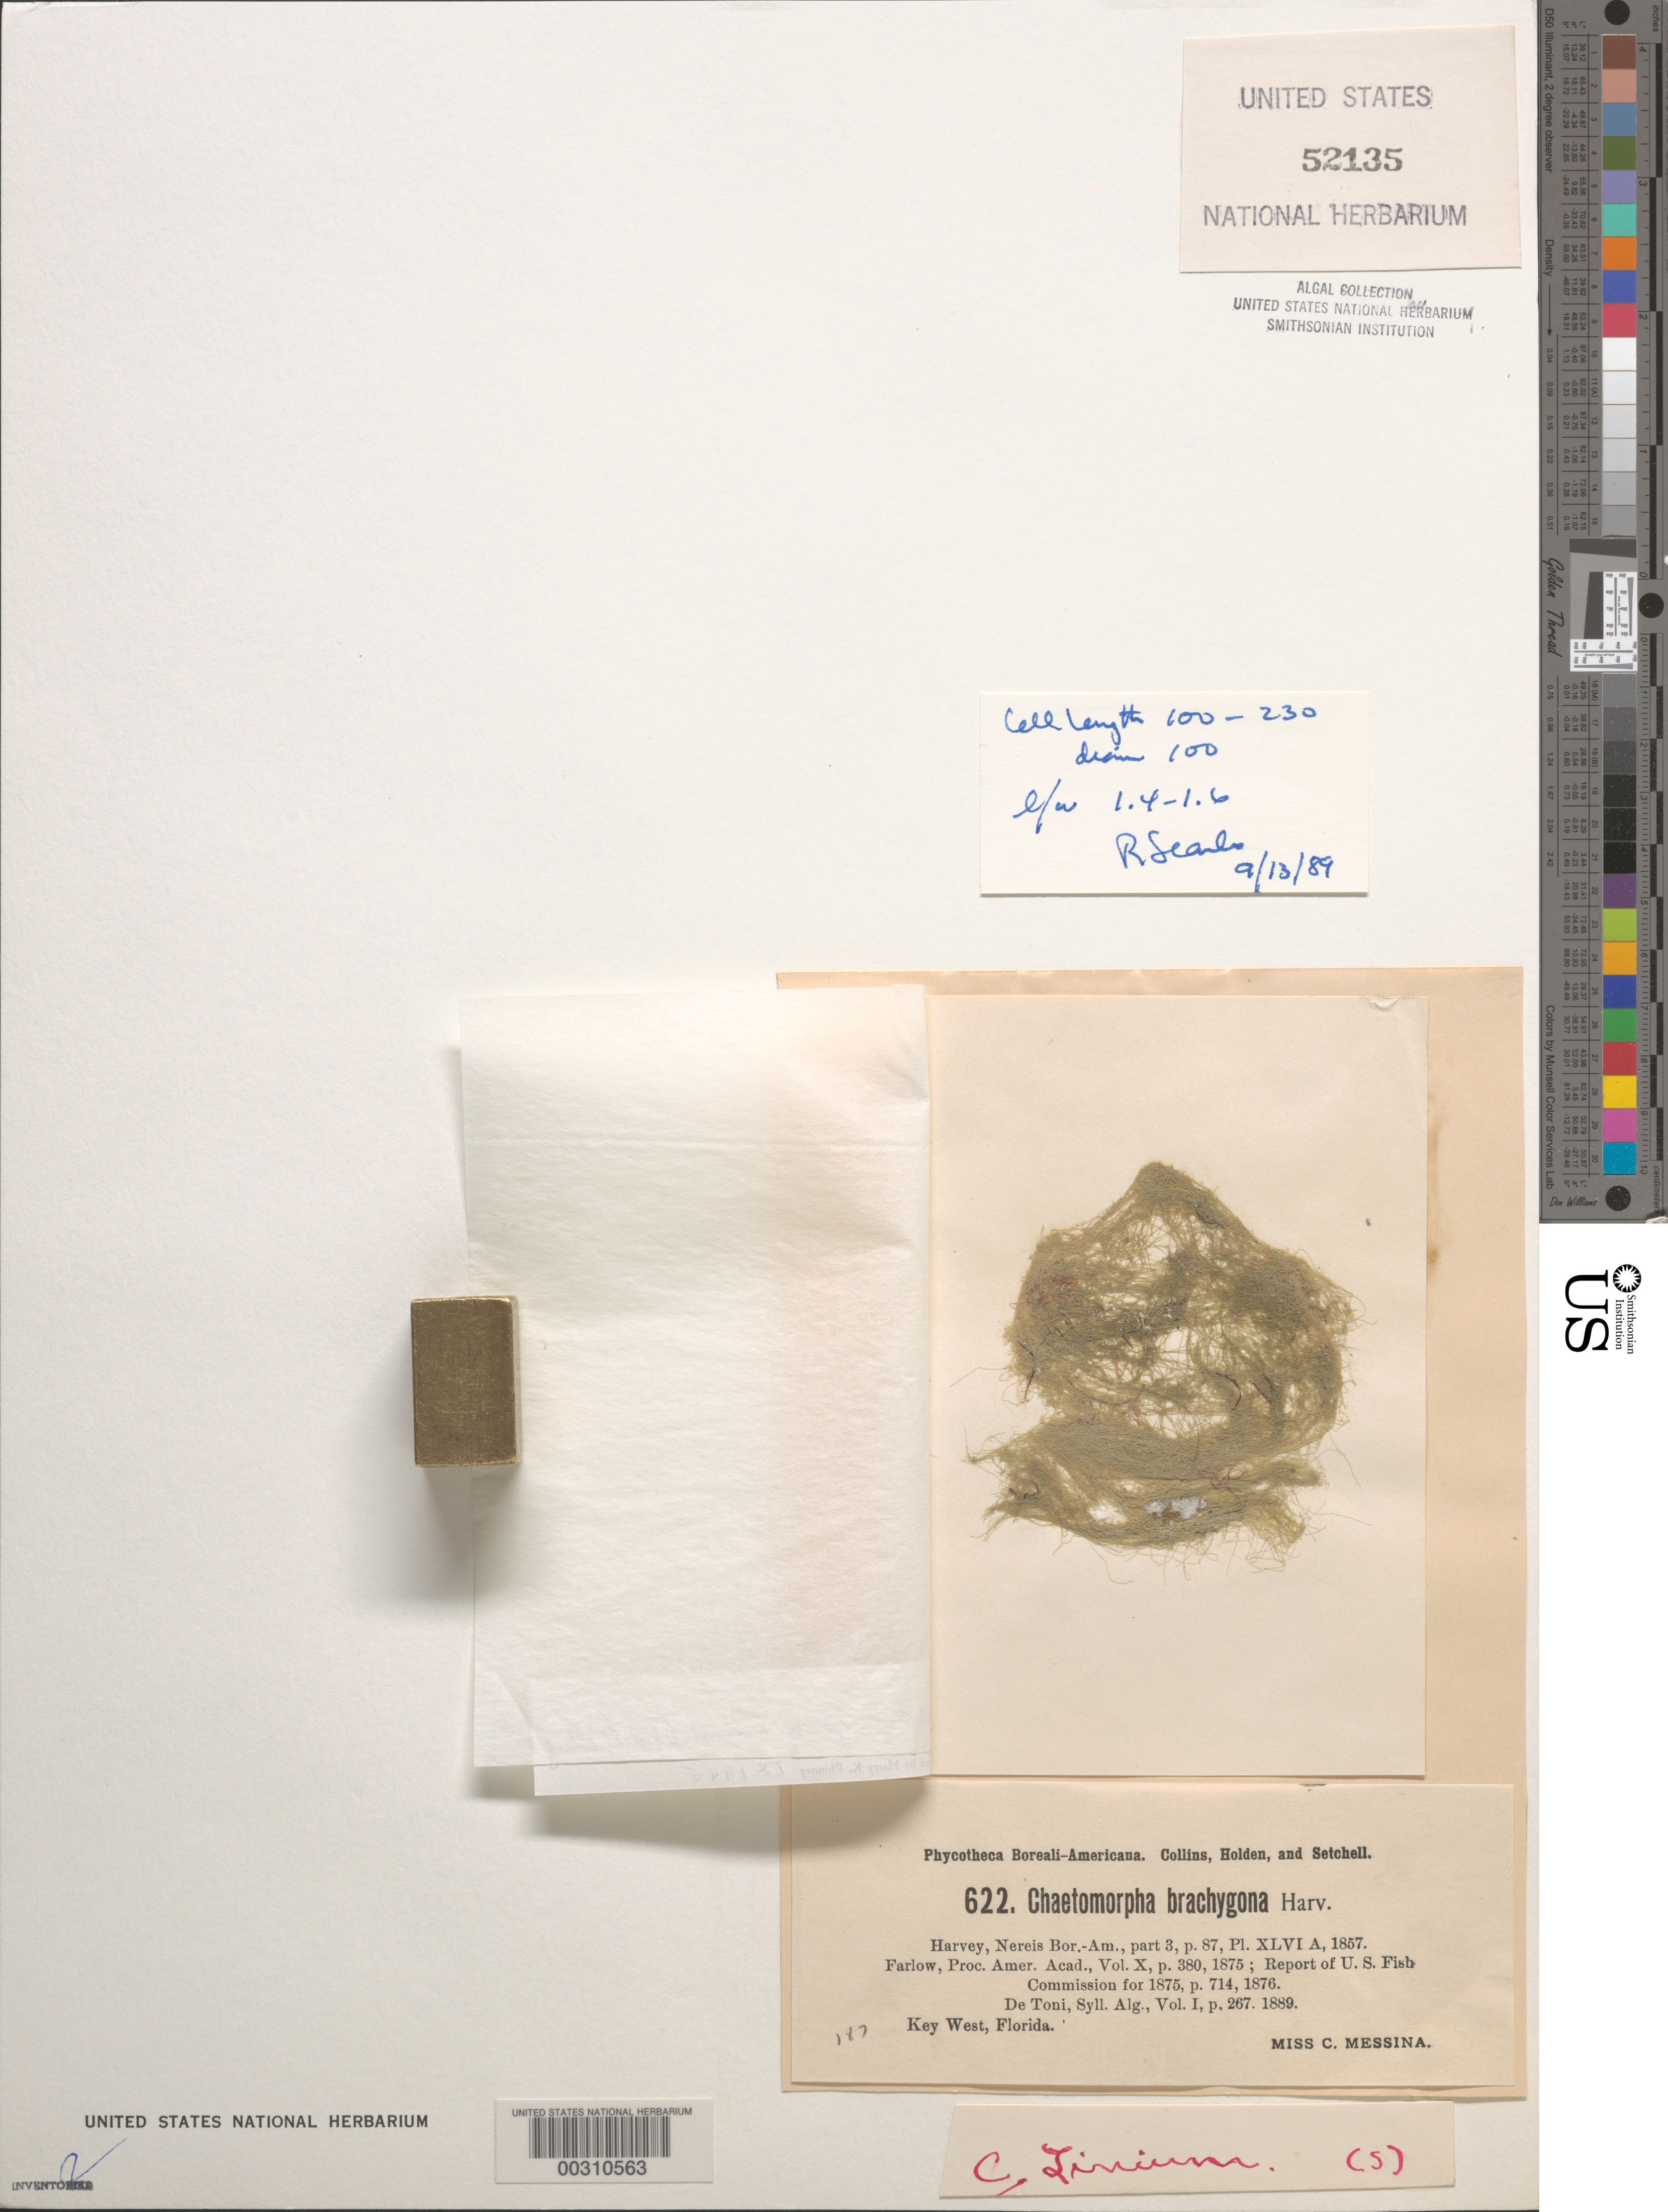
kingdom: Plantae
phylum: Chlorophyta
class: Ulvophyceae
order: Cladophorales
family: Cladophoraceae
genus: Chaetomorpha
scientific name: Chaetomorpha linum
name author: (O.F. Muell.) Kütz.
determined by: Phinney, H. K.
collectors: C. Messina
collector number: PB-A 622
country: United States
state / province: Florida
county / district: Monroe County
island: Key West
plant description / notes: Collins, Holden & Setchell, Phycotheca Boreali-Americana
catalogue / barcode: US 52135